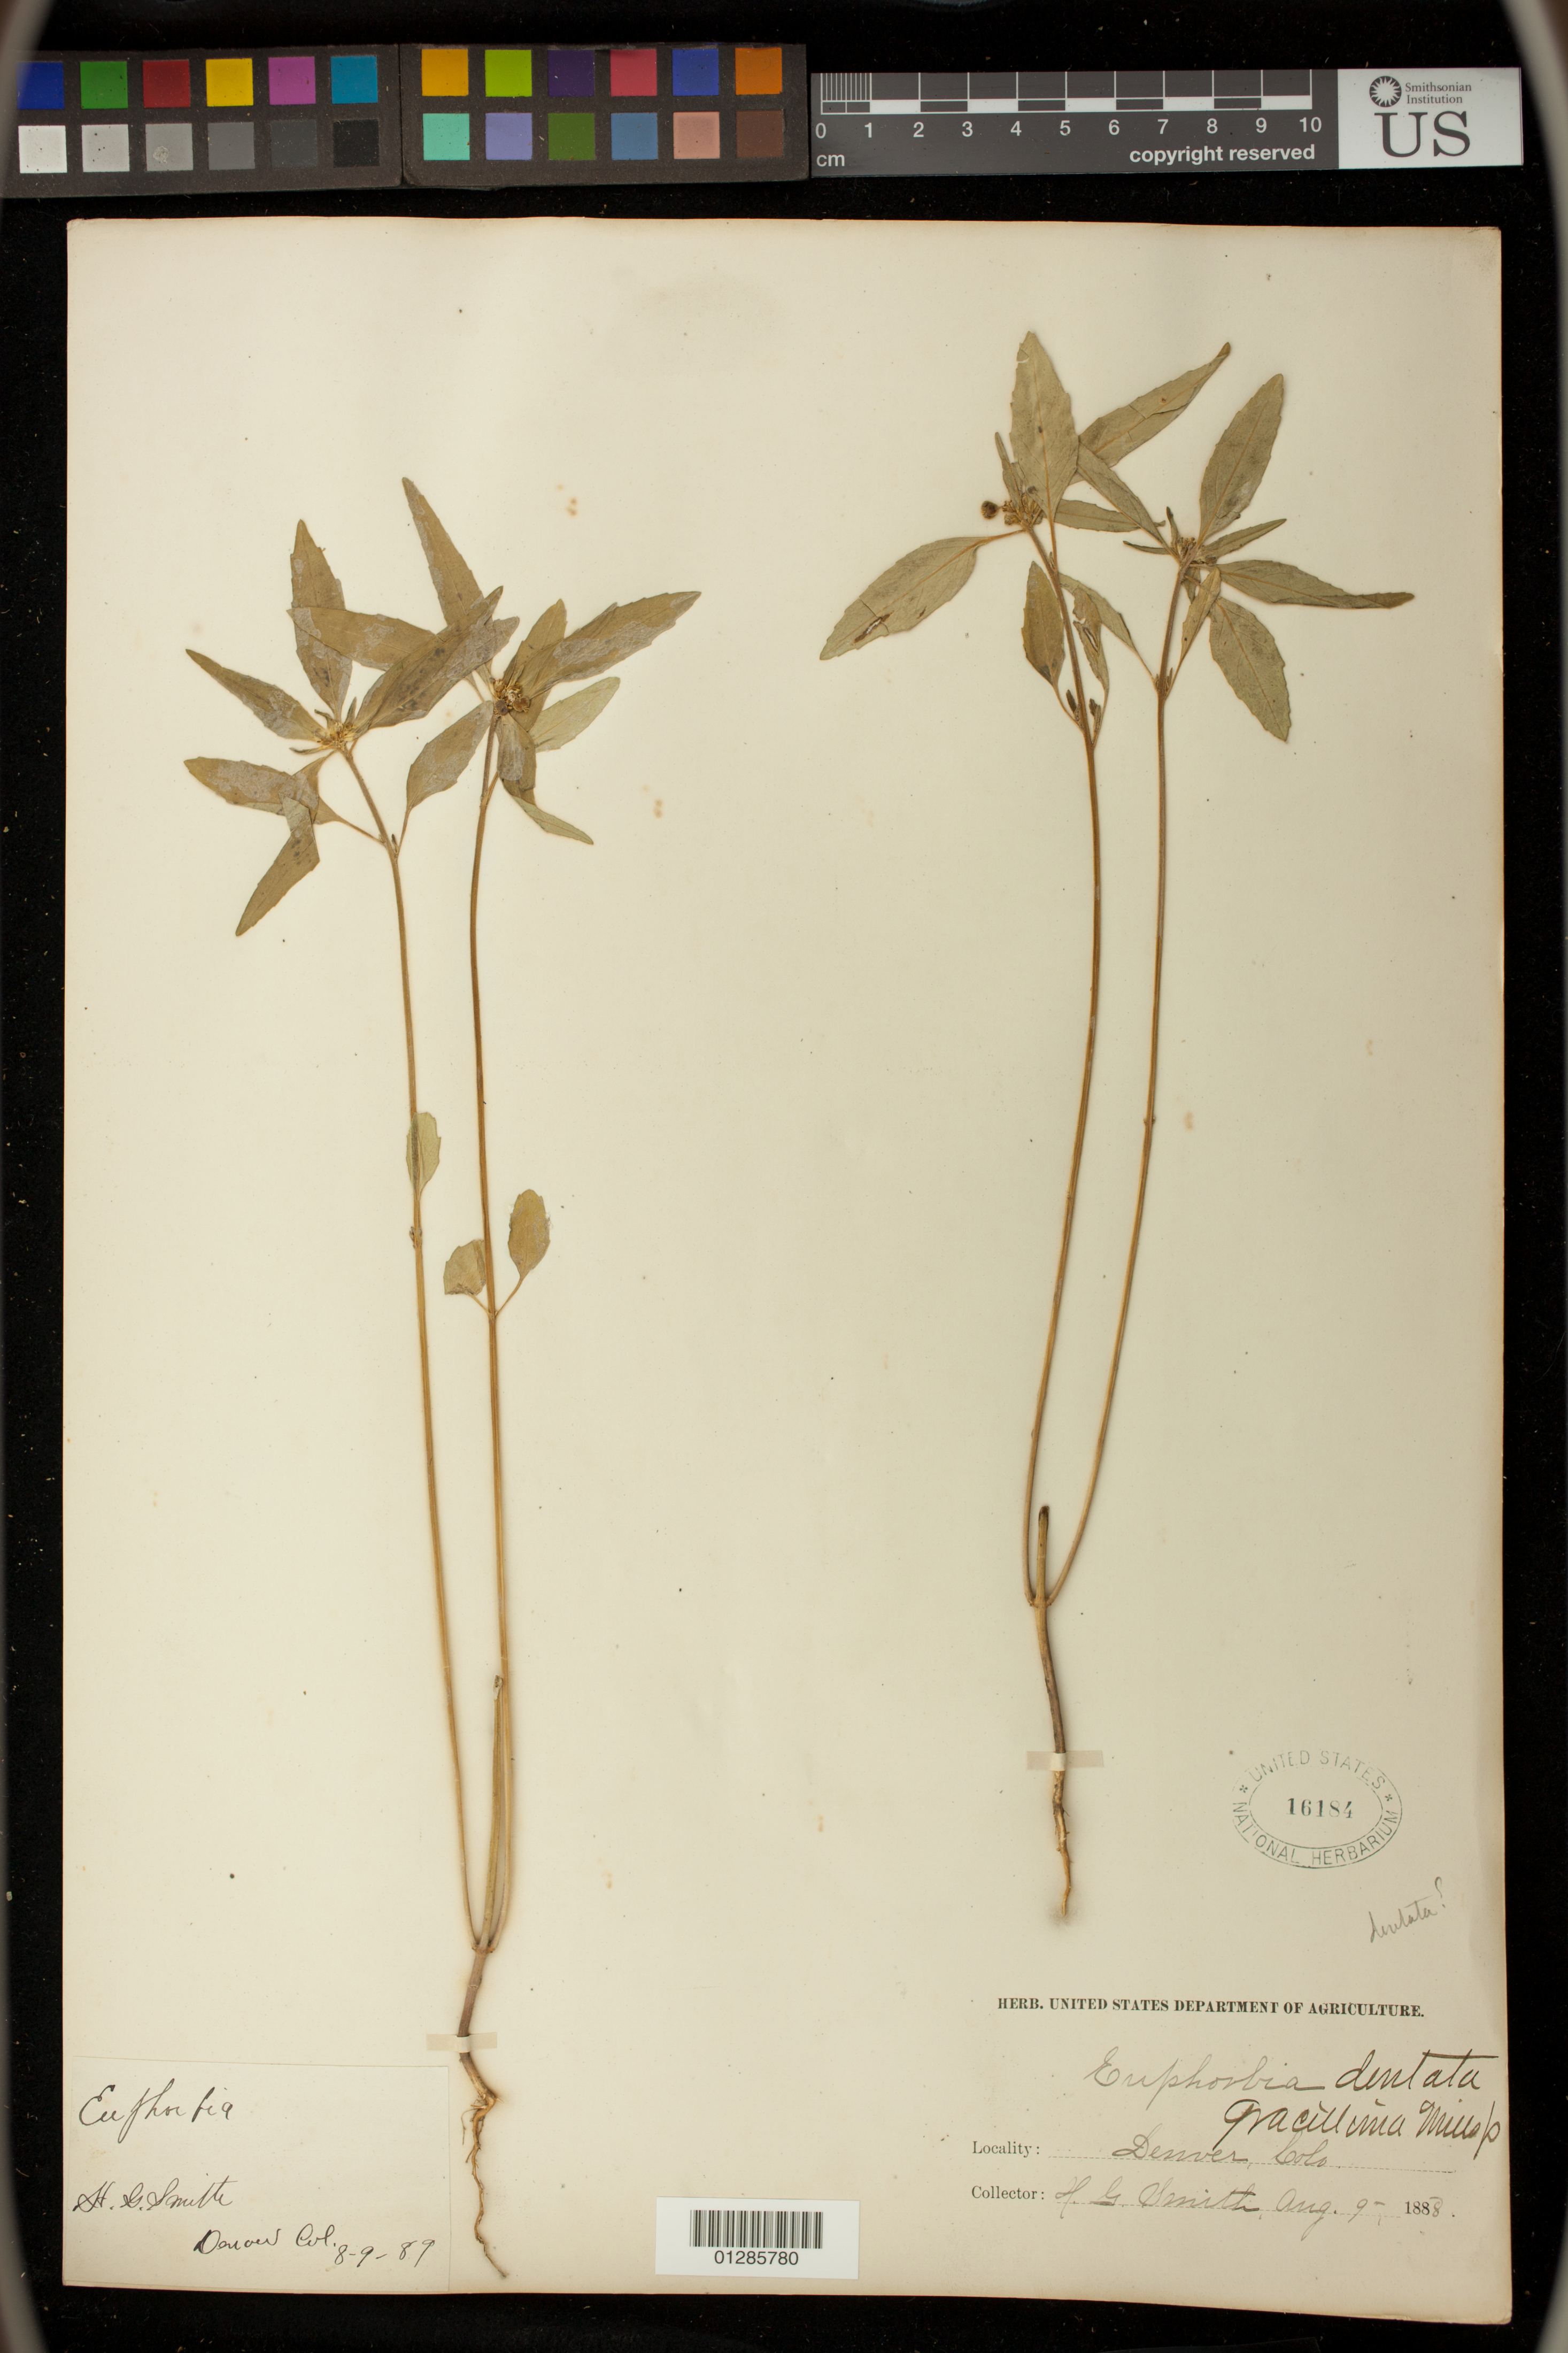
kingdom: Plantae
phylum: Tracheophyta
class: Magnoliopsida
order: Malpighiales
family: Euphorbiaceae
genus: Euphorbia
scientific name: Euphorbia dentata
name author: Michx.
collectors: H. G. Smith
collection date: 1888-08-09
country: United States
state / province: Colorado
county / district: Denver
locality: Denver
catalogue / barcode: US 16184